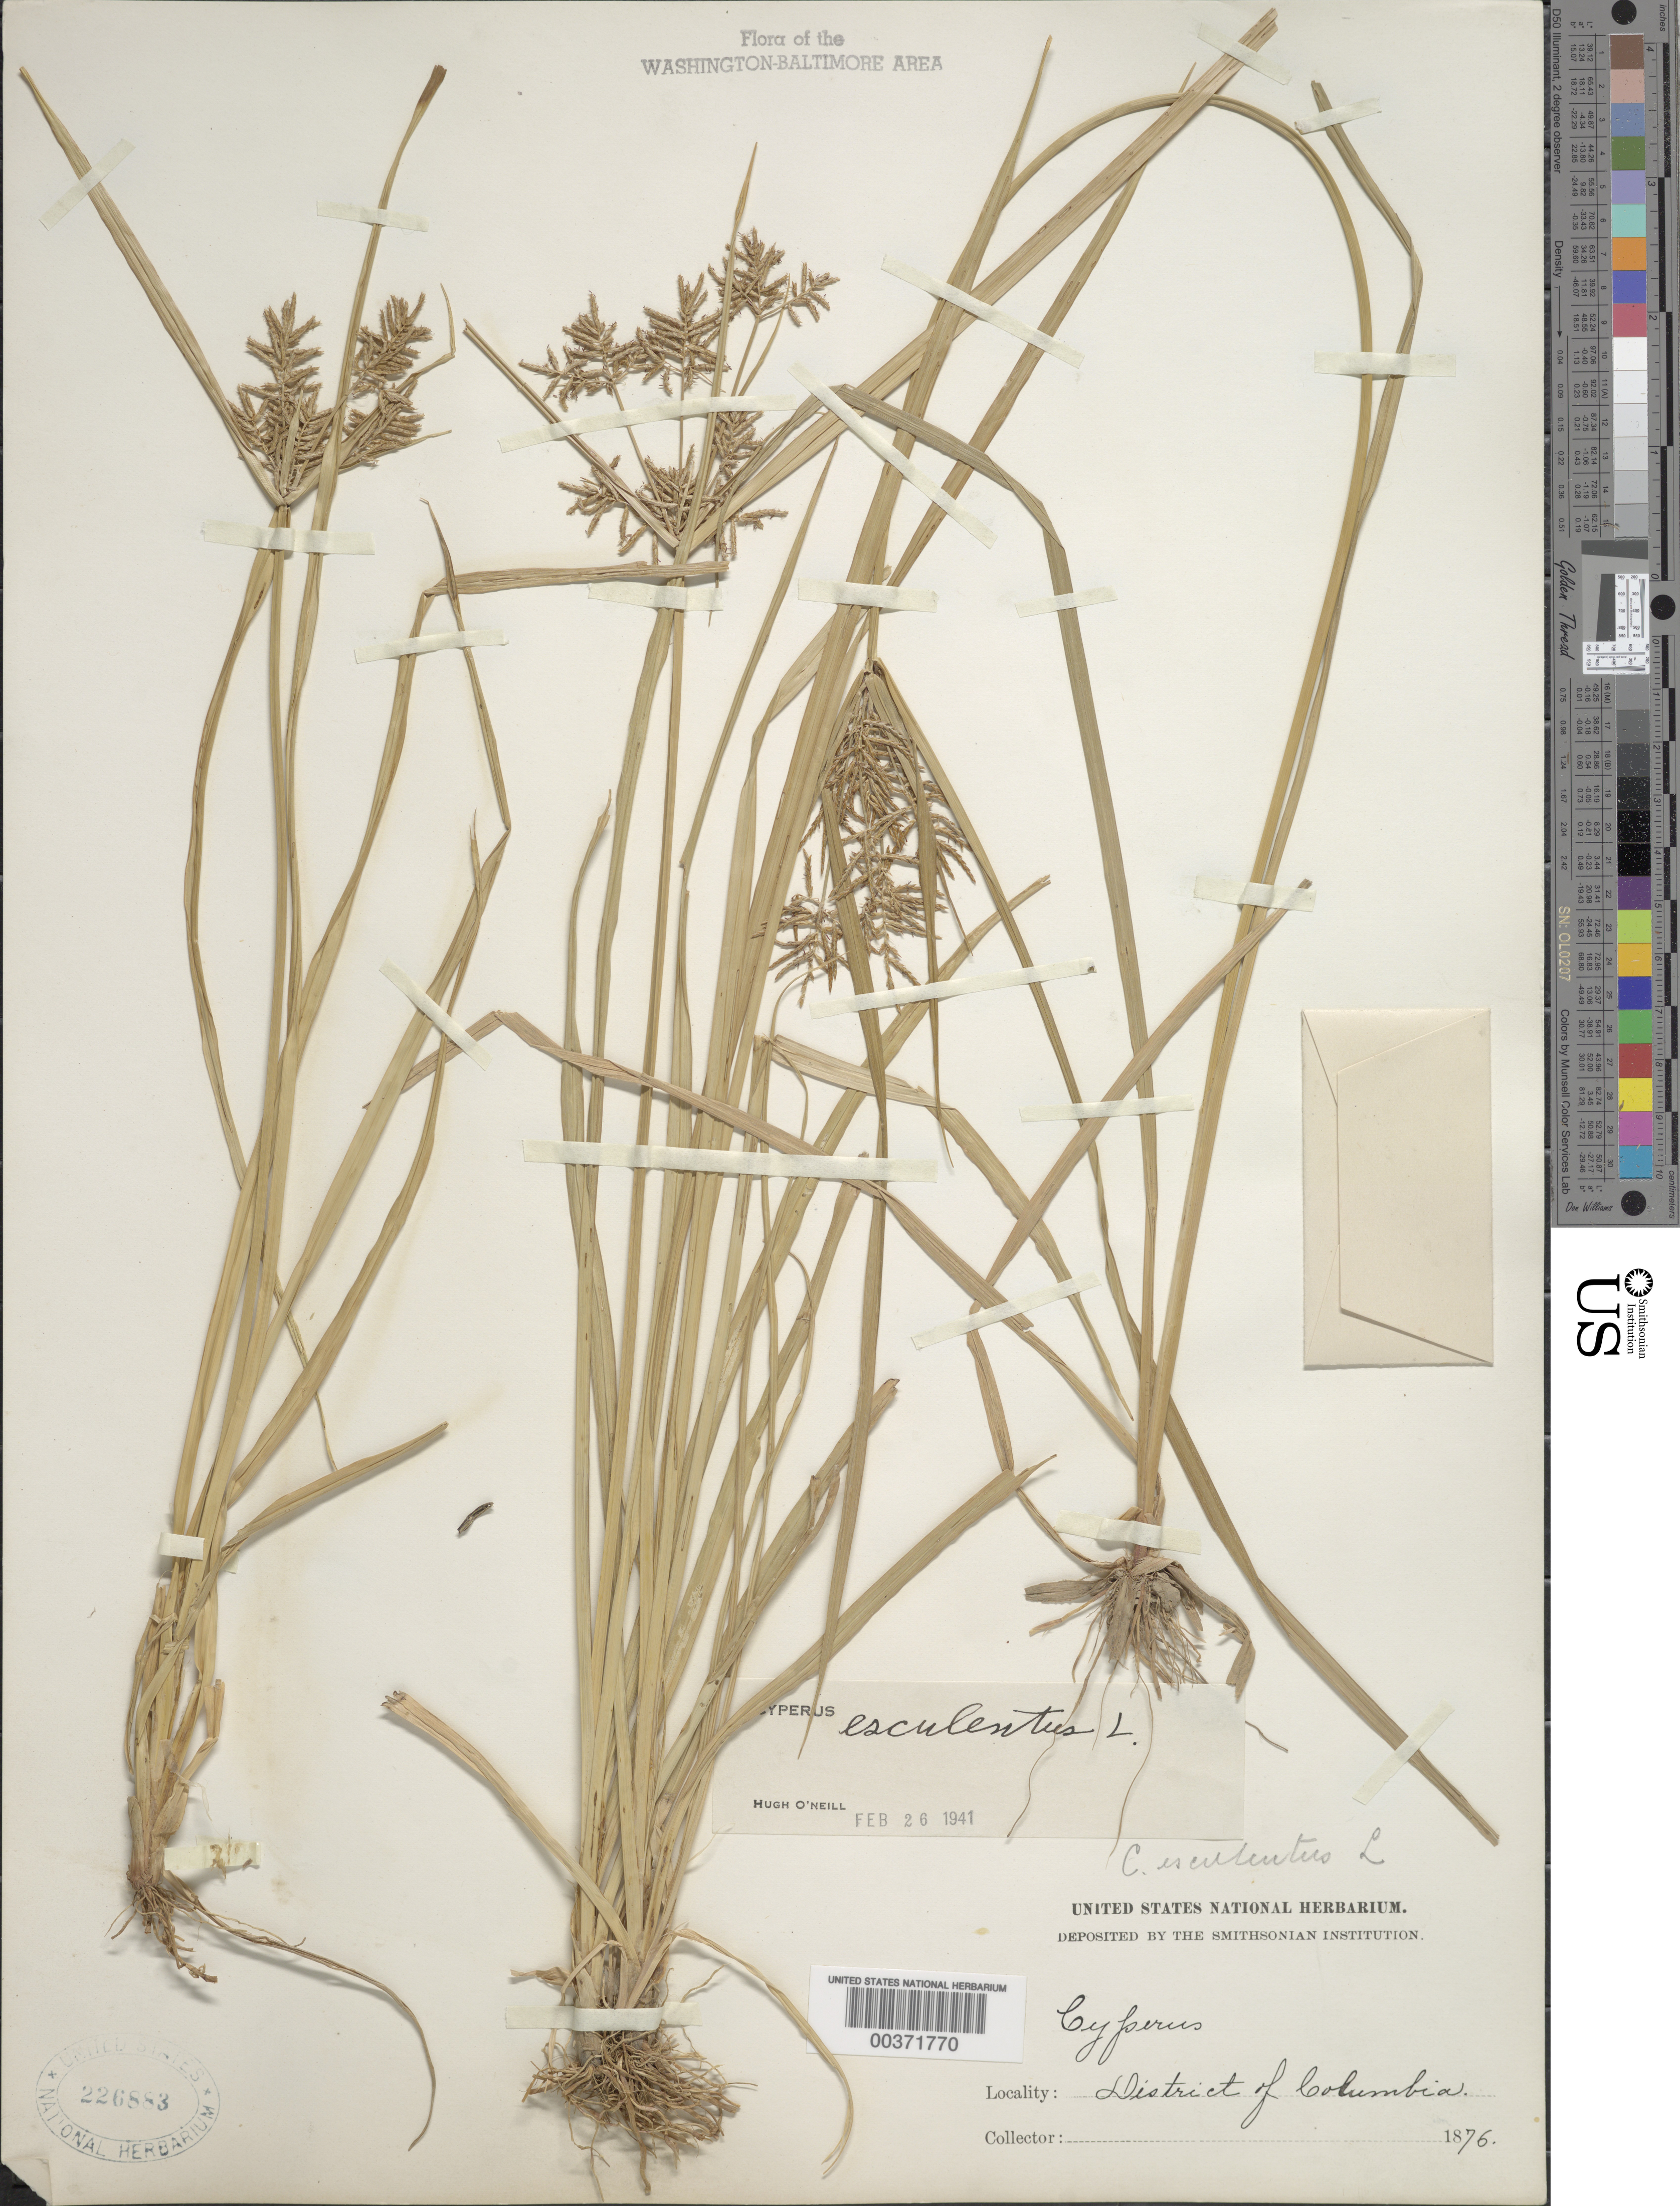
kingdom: Plantae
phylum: Tracheophyta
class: Liliopsida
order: Poales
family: Cyperaceae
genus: Cyperus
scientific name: Cyperus esculentus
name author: L.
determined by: O'Neill, Hugh T.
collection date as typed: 1876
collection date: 1876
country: United States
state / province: District of Columbia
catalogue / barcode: US 226883